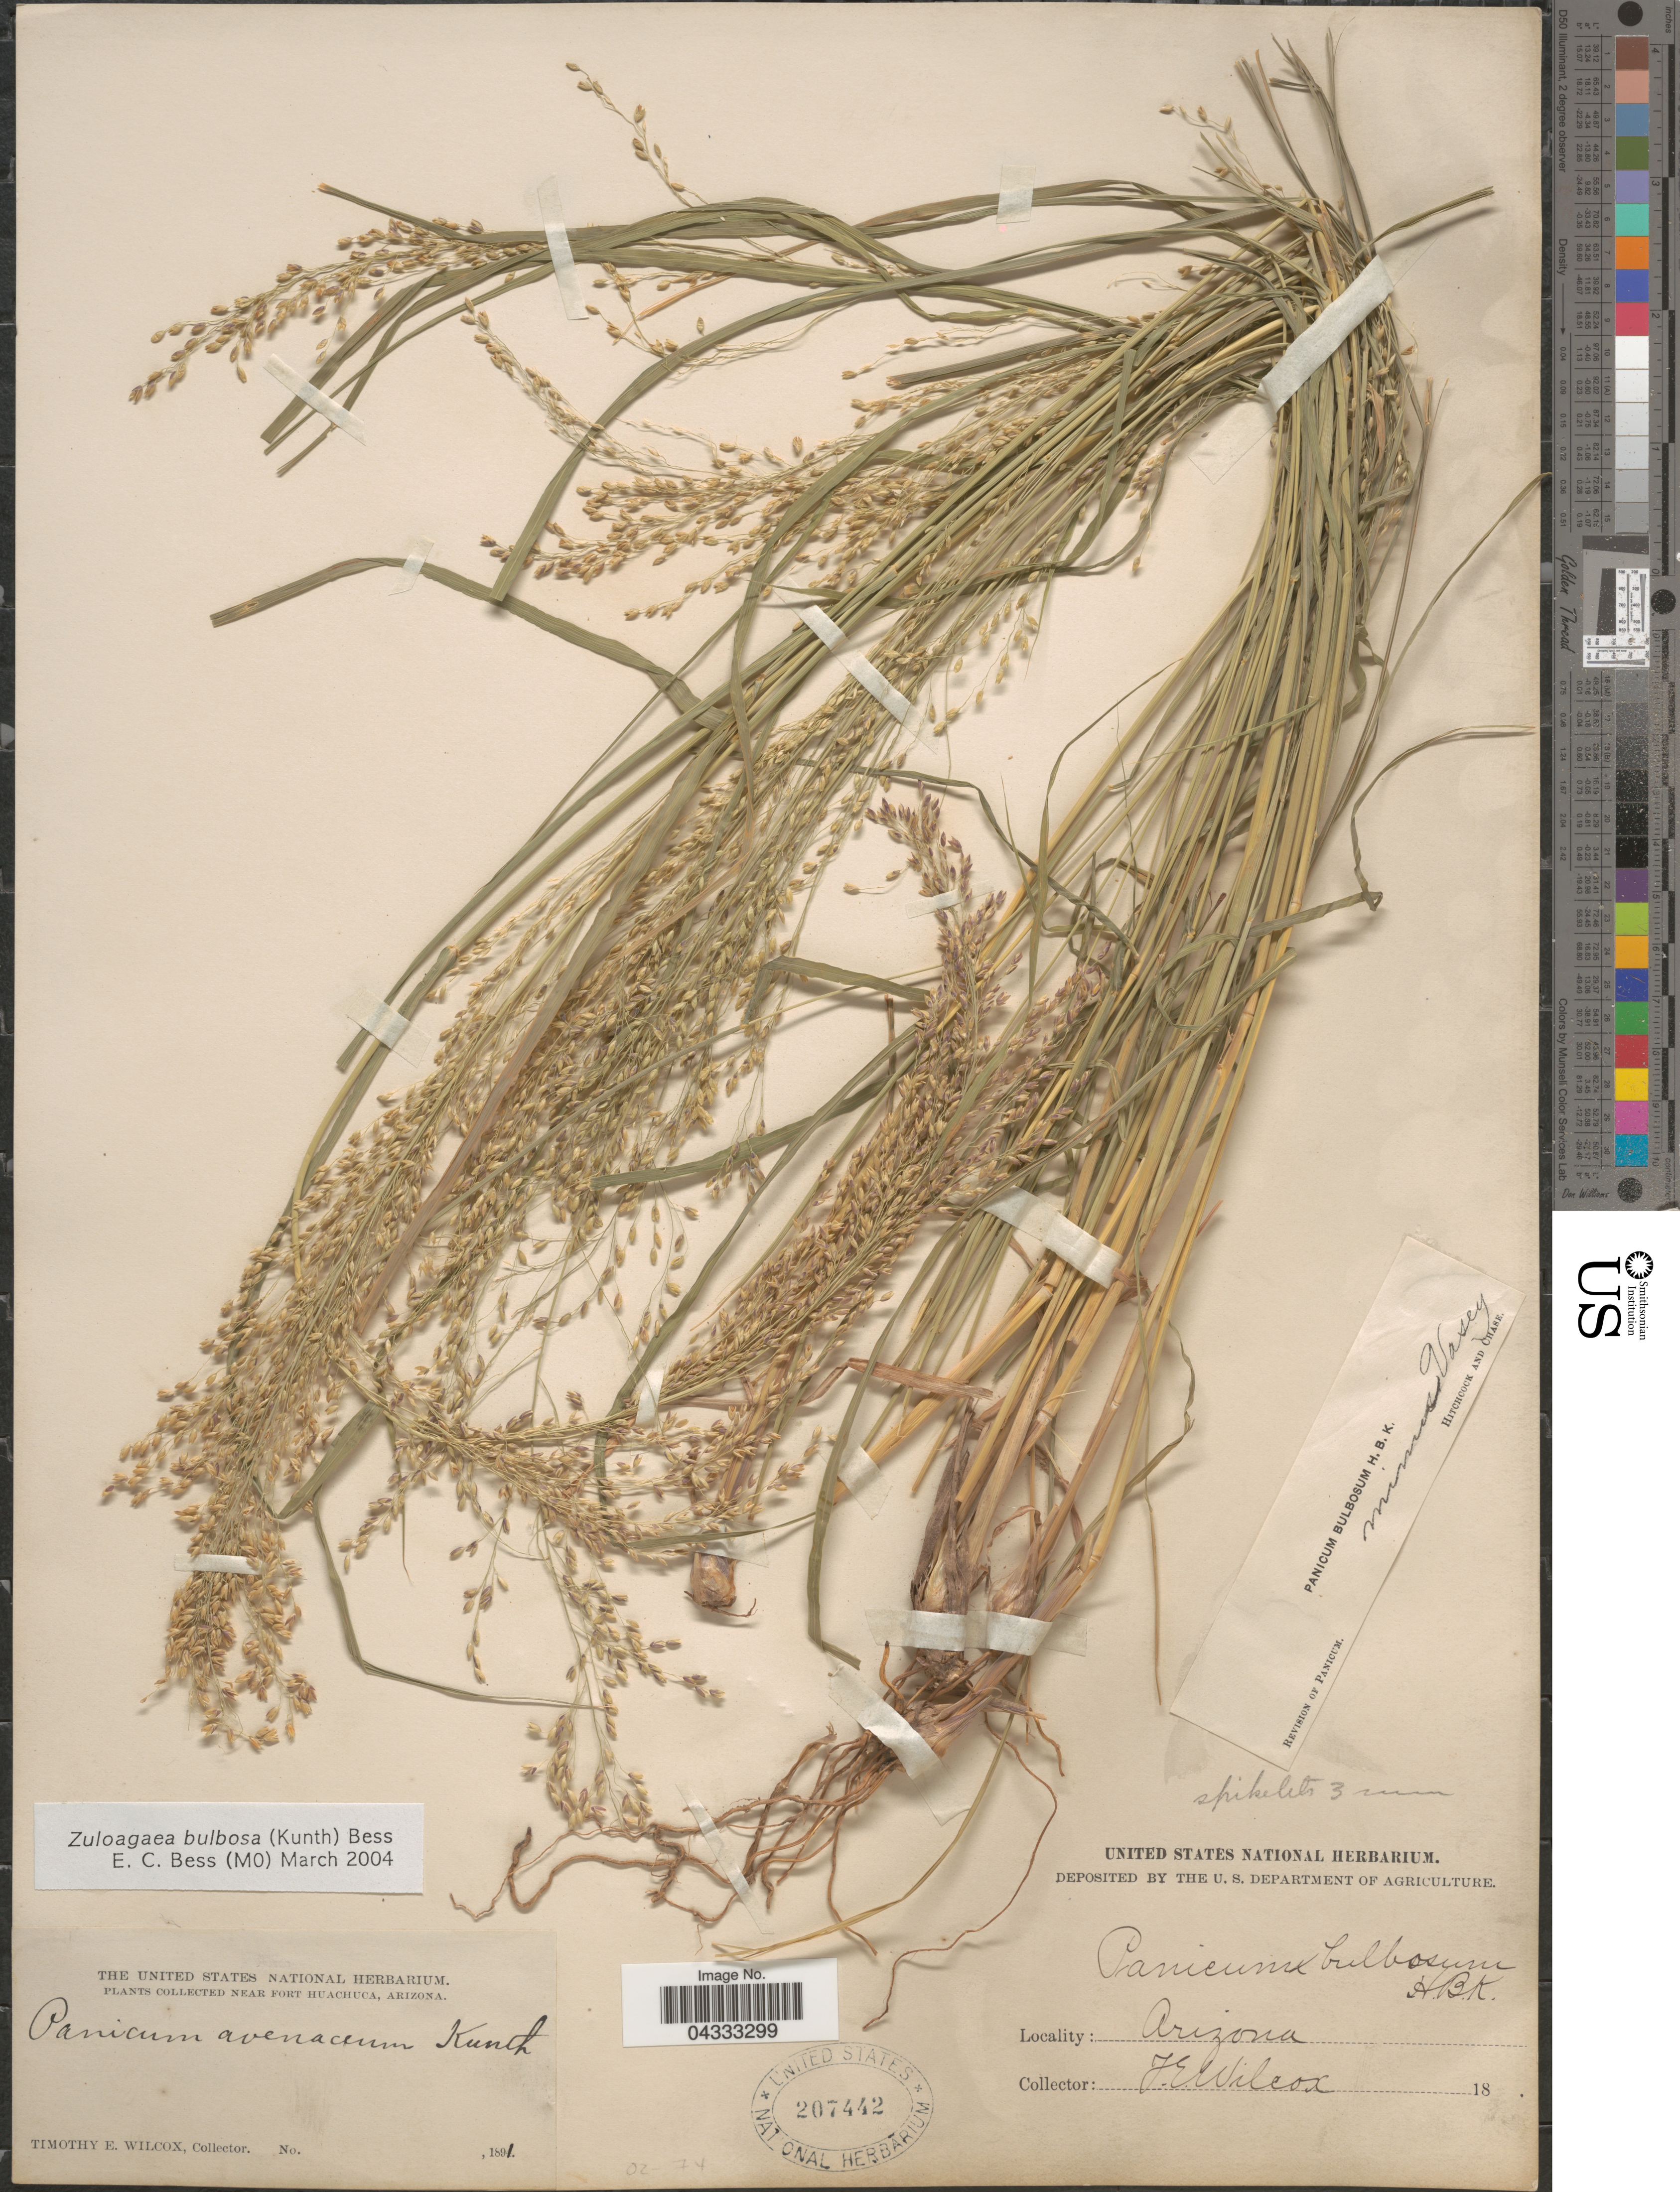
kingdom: Plantae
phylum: Tracheophyta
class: Liliopsida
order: Poales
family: Poaceae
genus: Zuloagaea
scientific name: Zuloagaea bulbosa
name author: (Kunth) E. Bess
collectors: T. E. Wilcox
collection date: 1891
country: United States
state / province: Arizona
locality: Near Fort Huachuca.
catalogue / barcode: US 207442